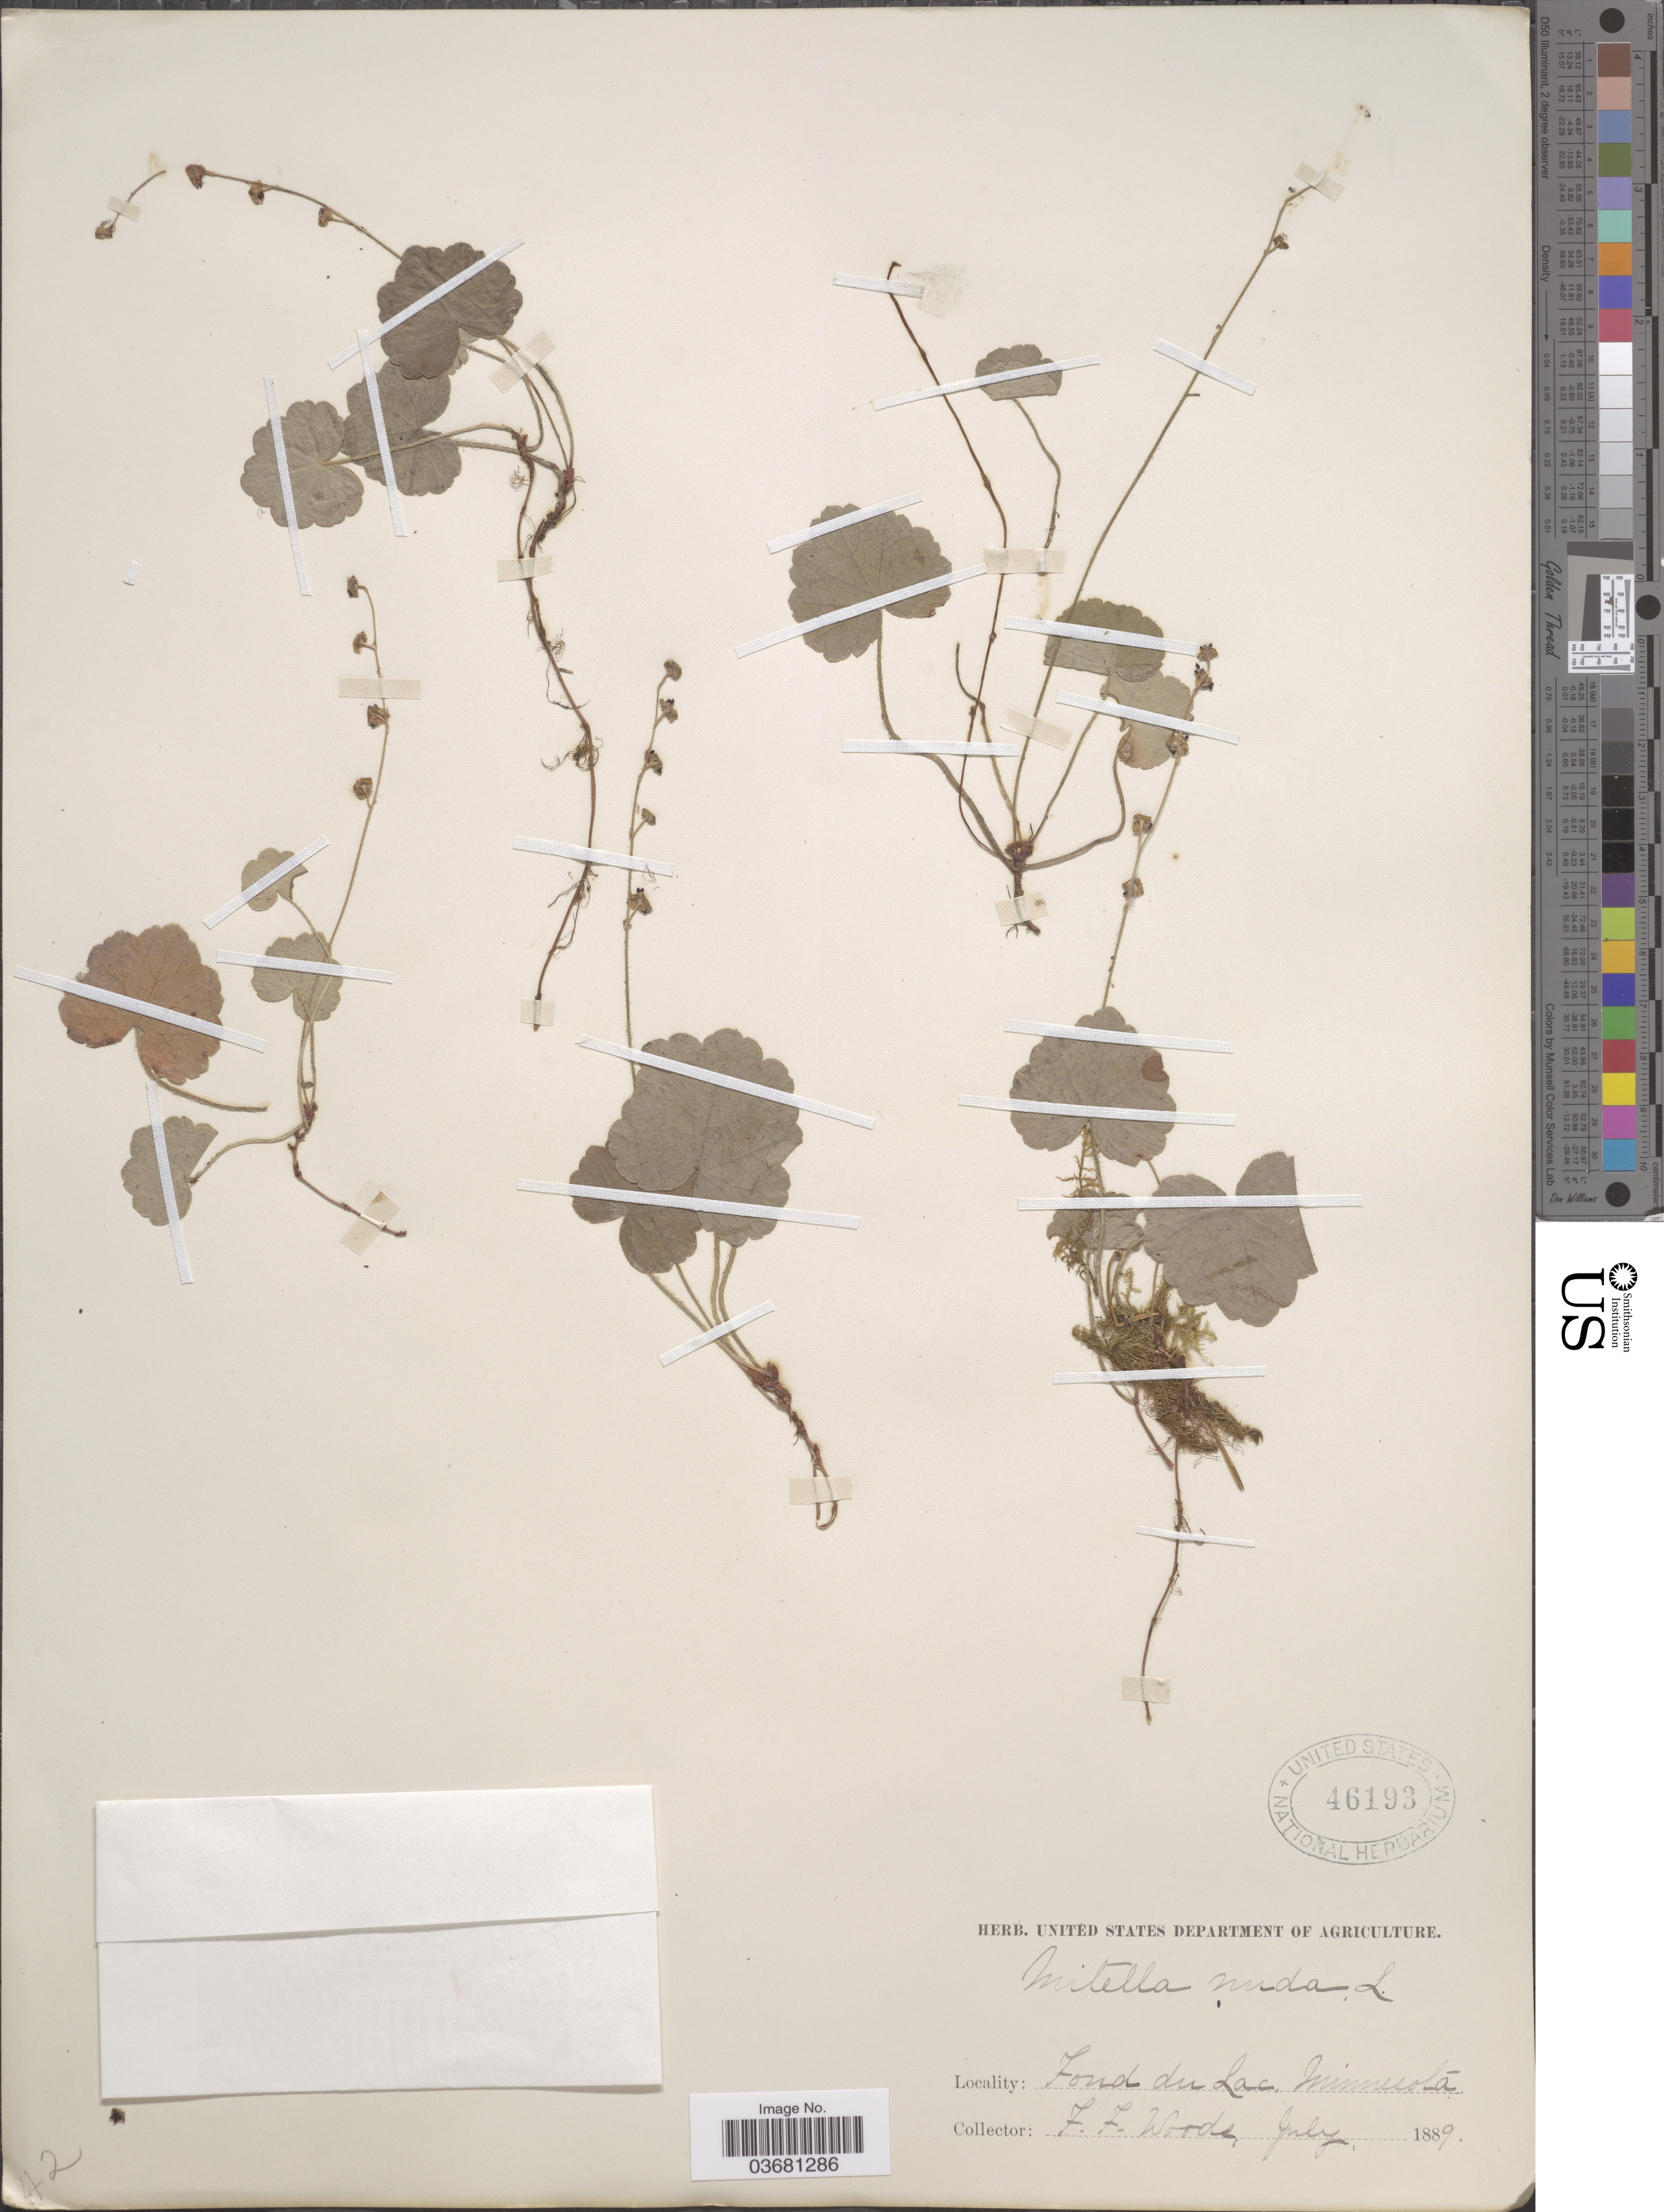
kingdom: Plantae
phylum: Tracheophyta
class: Magnoliopsida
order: Saxifragales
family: Saxifragaceae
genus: Mitella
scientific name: Mitella nuda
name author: L.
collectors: F. Woods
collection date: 1889-07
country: United States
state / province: Minnesota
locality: Fond du Lac.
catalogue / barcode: US 46193